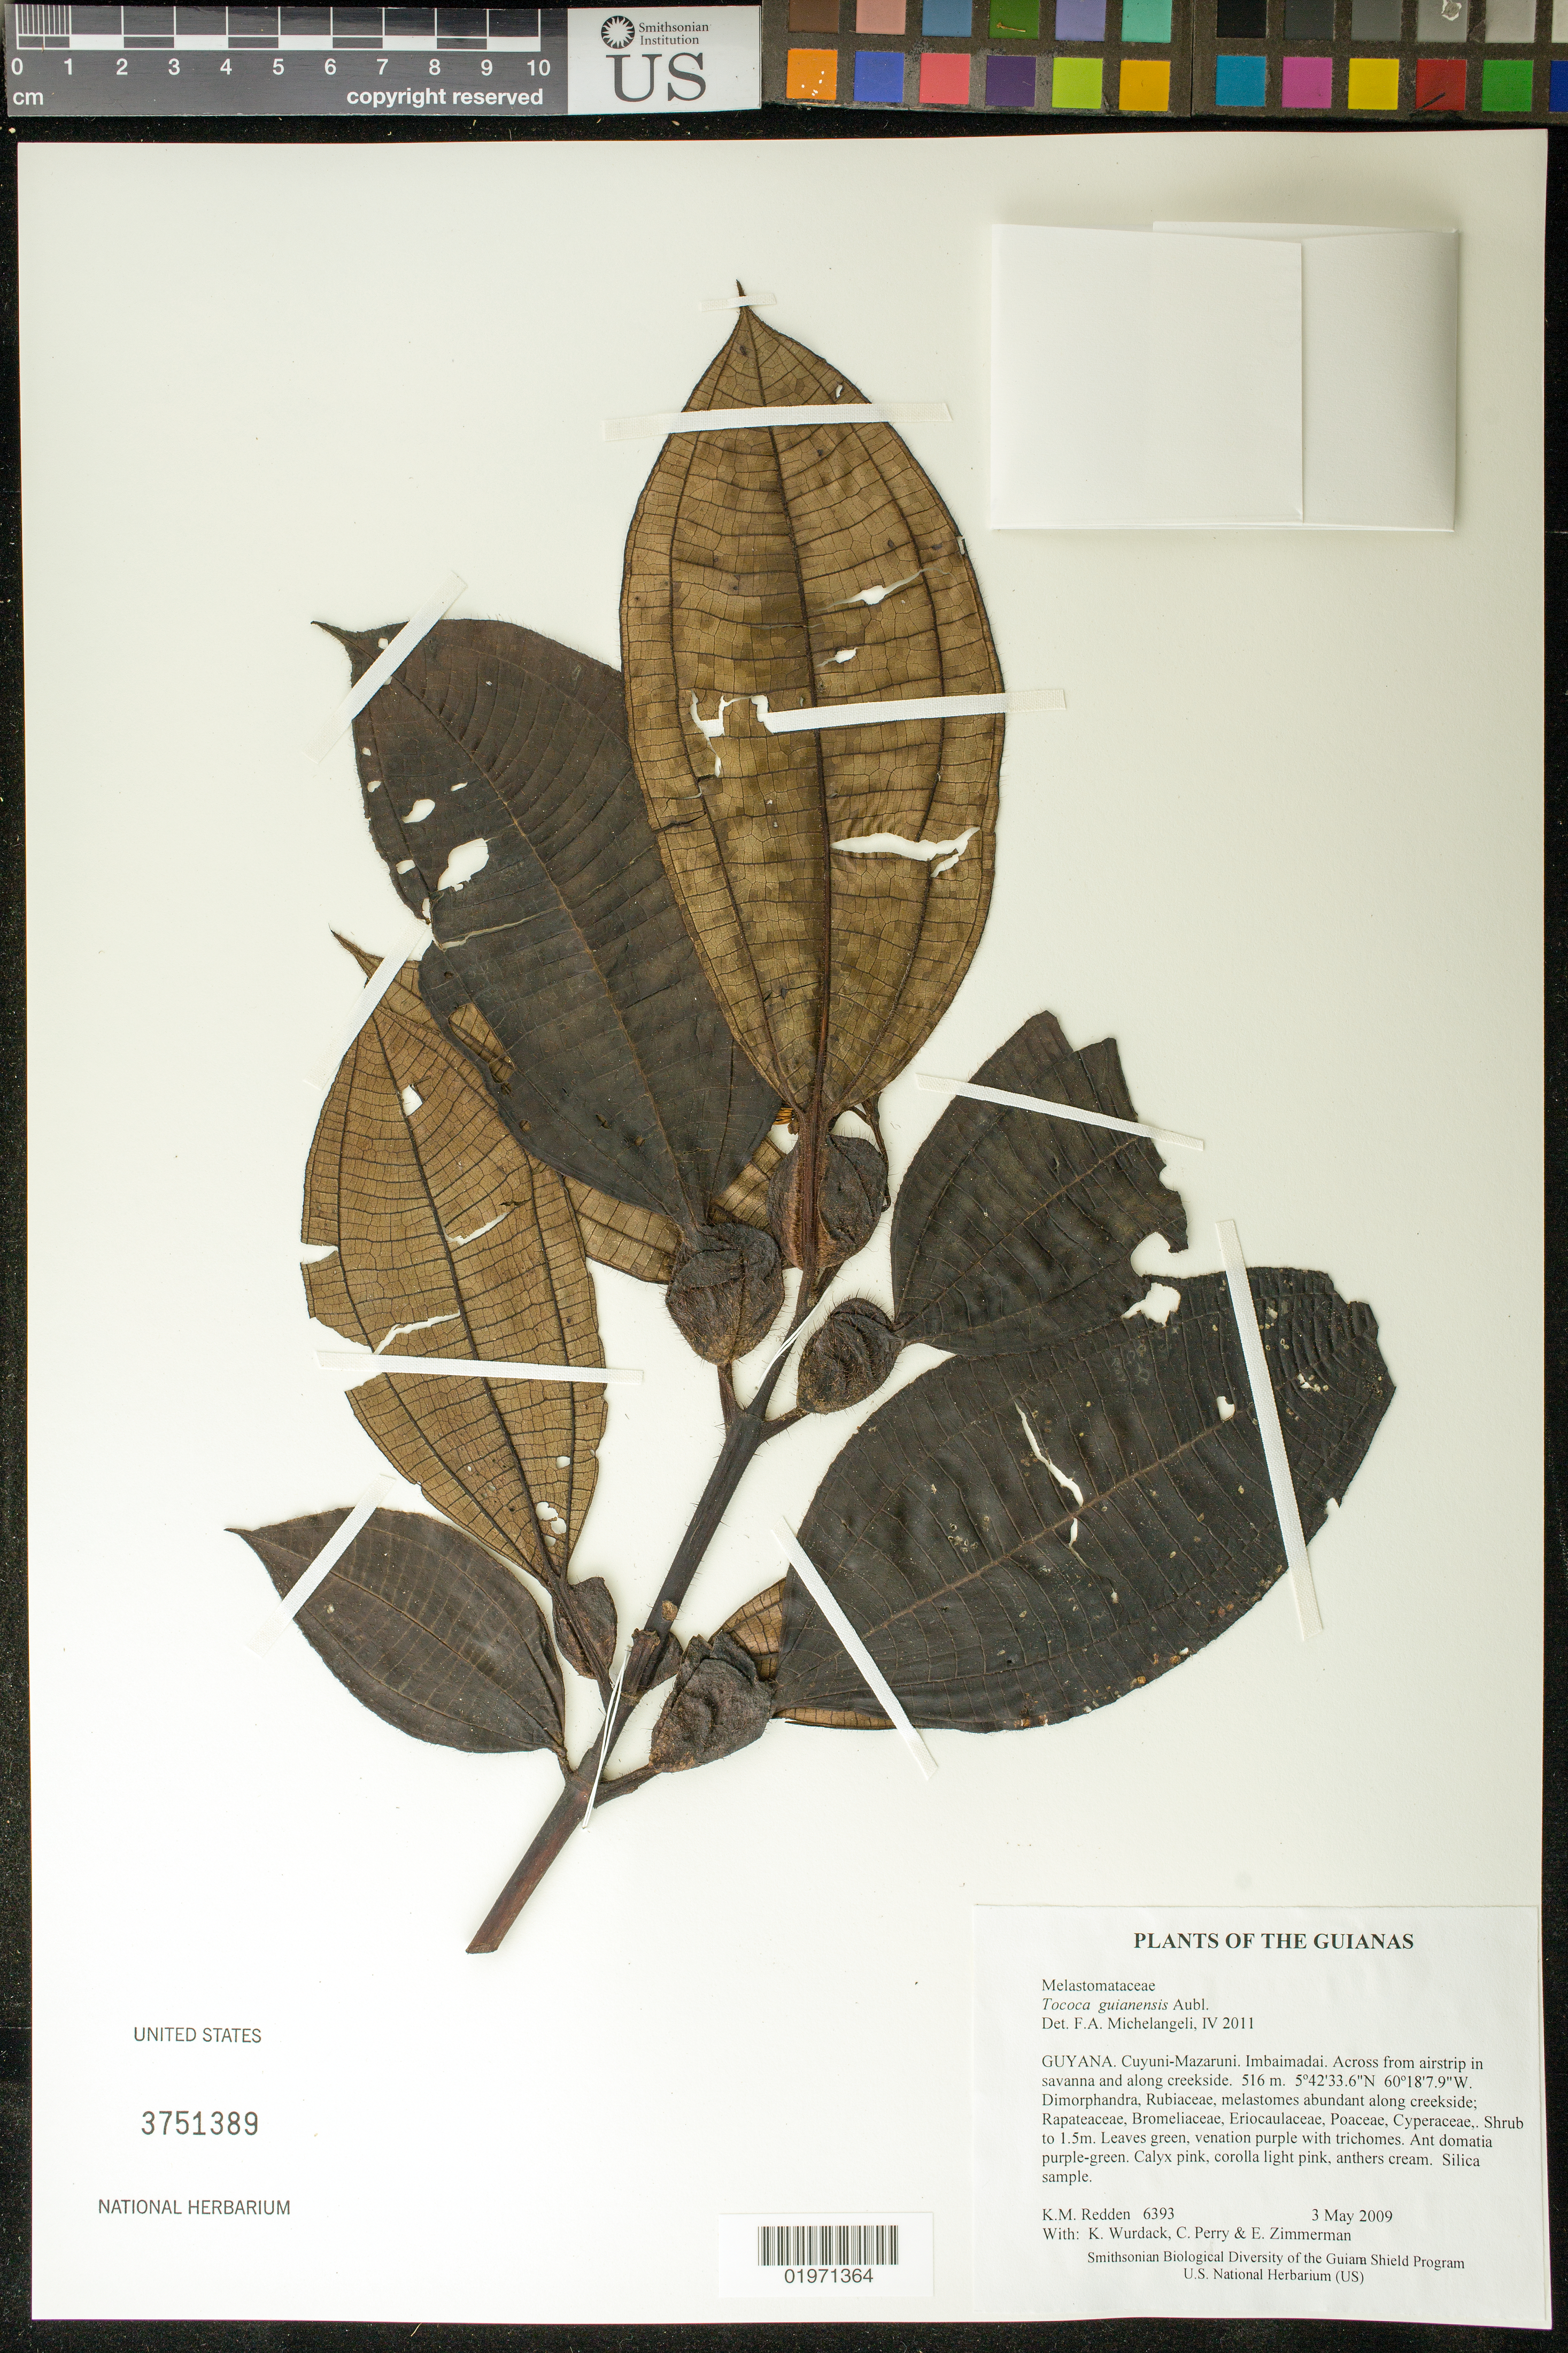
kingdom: Plantae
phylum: Tracheophyta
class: Magnoliopsida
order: Myrtales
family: Melastomataceae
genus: Tococa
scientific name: Tococa guianensis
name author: Aubl.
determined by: Michelangeli, F. A.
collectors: K. M. Redden, K. Wurdack, C. Perry & E. Zimmerman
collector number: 6393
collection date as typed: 3 May 2009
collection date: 2009-05-03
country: Guyana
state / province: Cuyuni-Mazaruni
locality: Imbaimadai. Across from airstrip in savanna and along creekside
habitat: Dimorphandra, Rubiaceae, melastomes abundant along creekside; Rapateaceae, Bromeliaceae, Eriocaulaceae, Poaceae, Cyperaceae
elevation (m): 516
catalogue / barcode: US 3751389